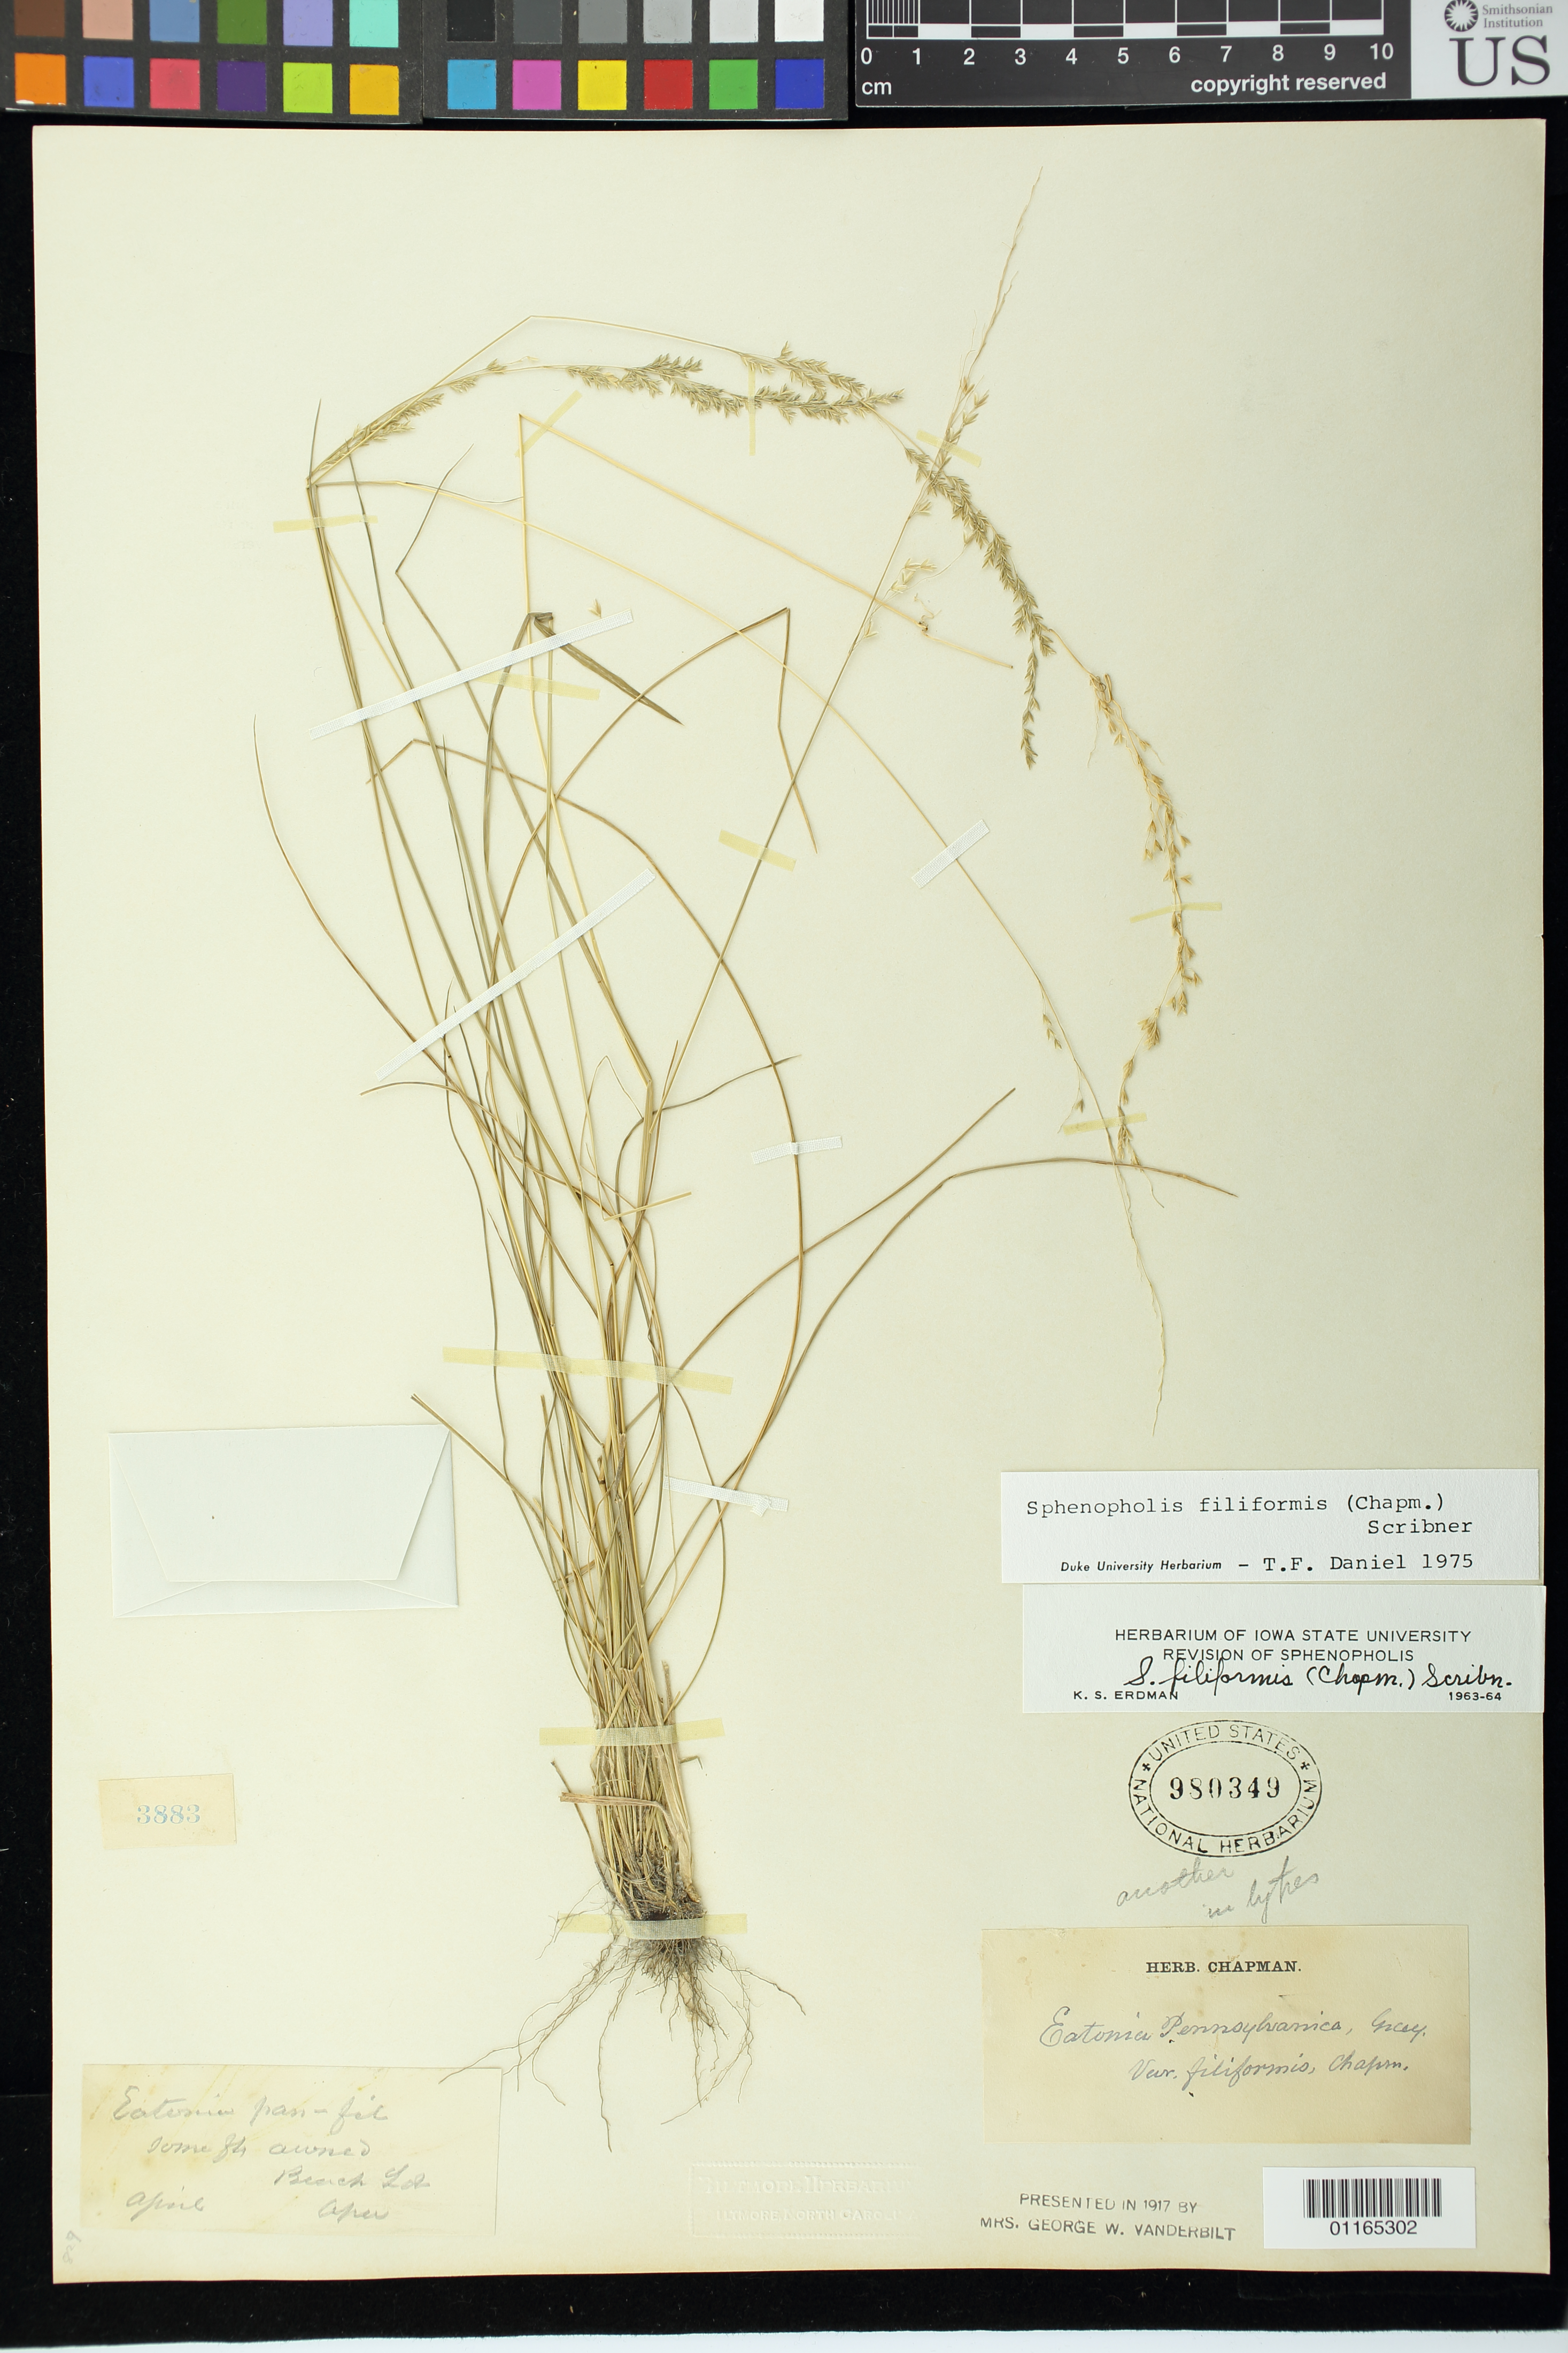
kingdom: Plantae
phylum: Tracheophyta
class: Liliopsida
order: Poales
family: Poaceae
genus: Eatonia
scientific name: Eatonia pennsylvanica var. filiformis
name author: Chapm.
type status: Syntype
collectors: A. W. Chapman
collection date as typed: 189-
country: United States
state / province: Florida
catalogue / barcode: US 980349